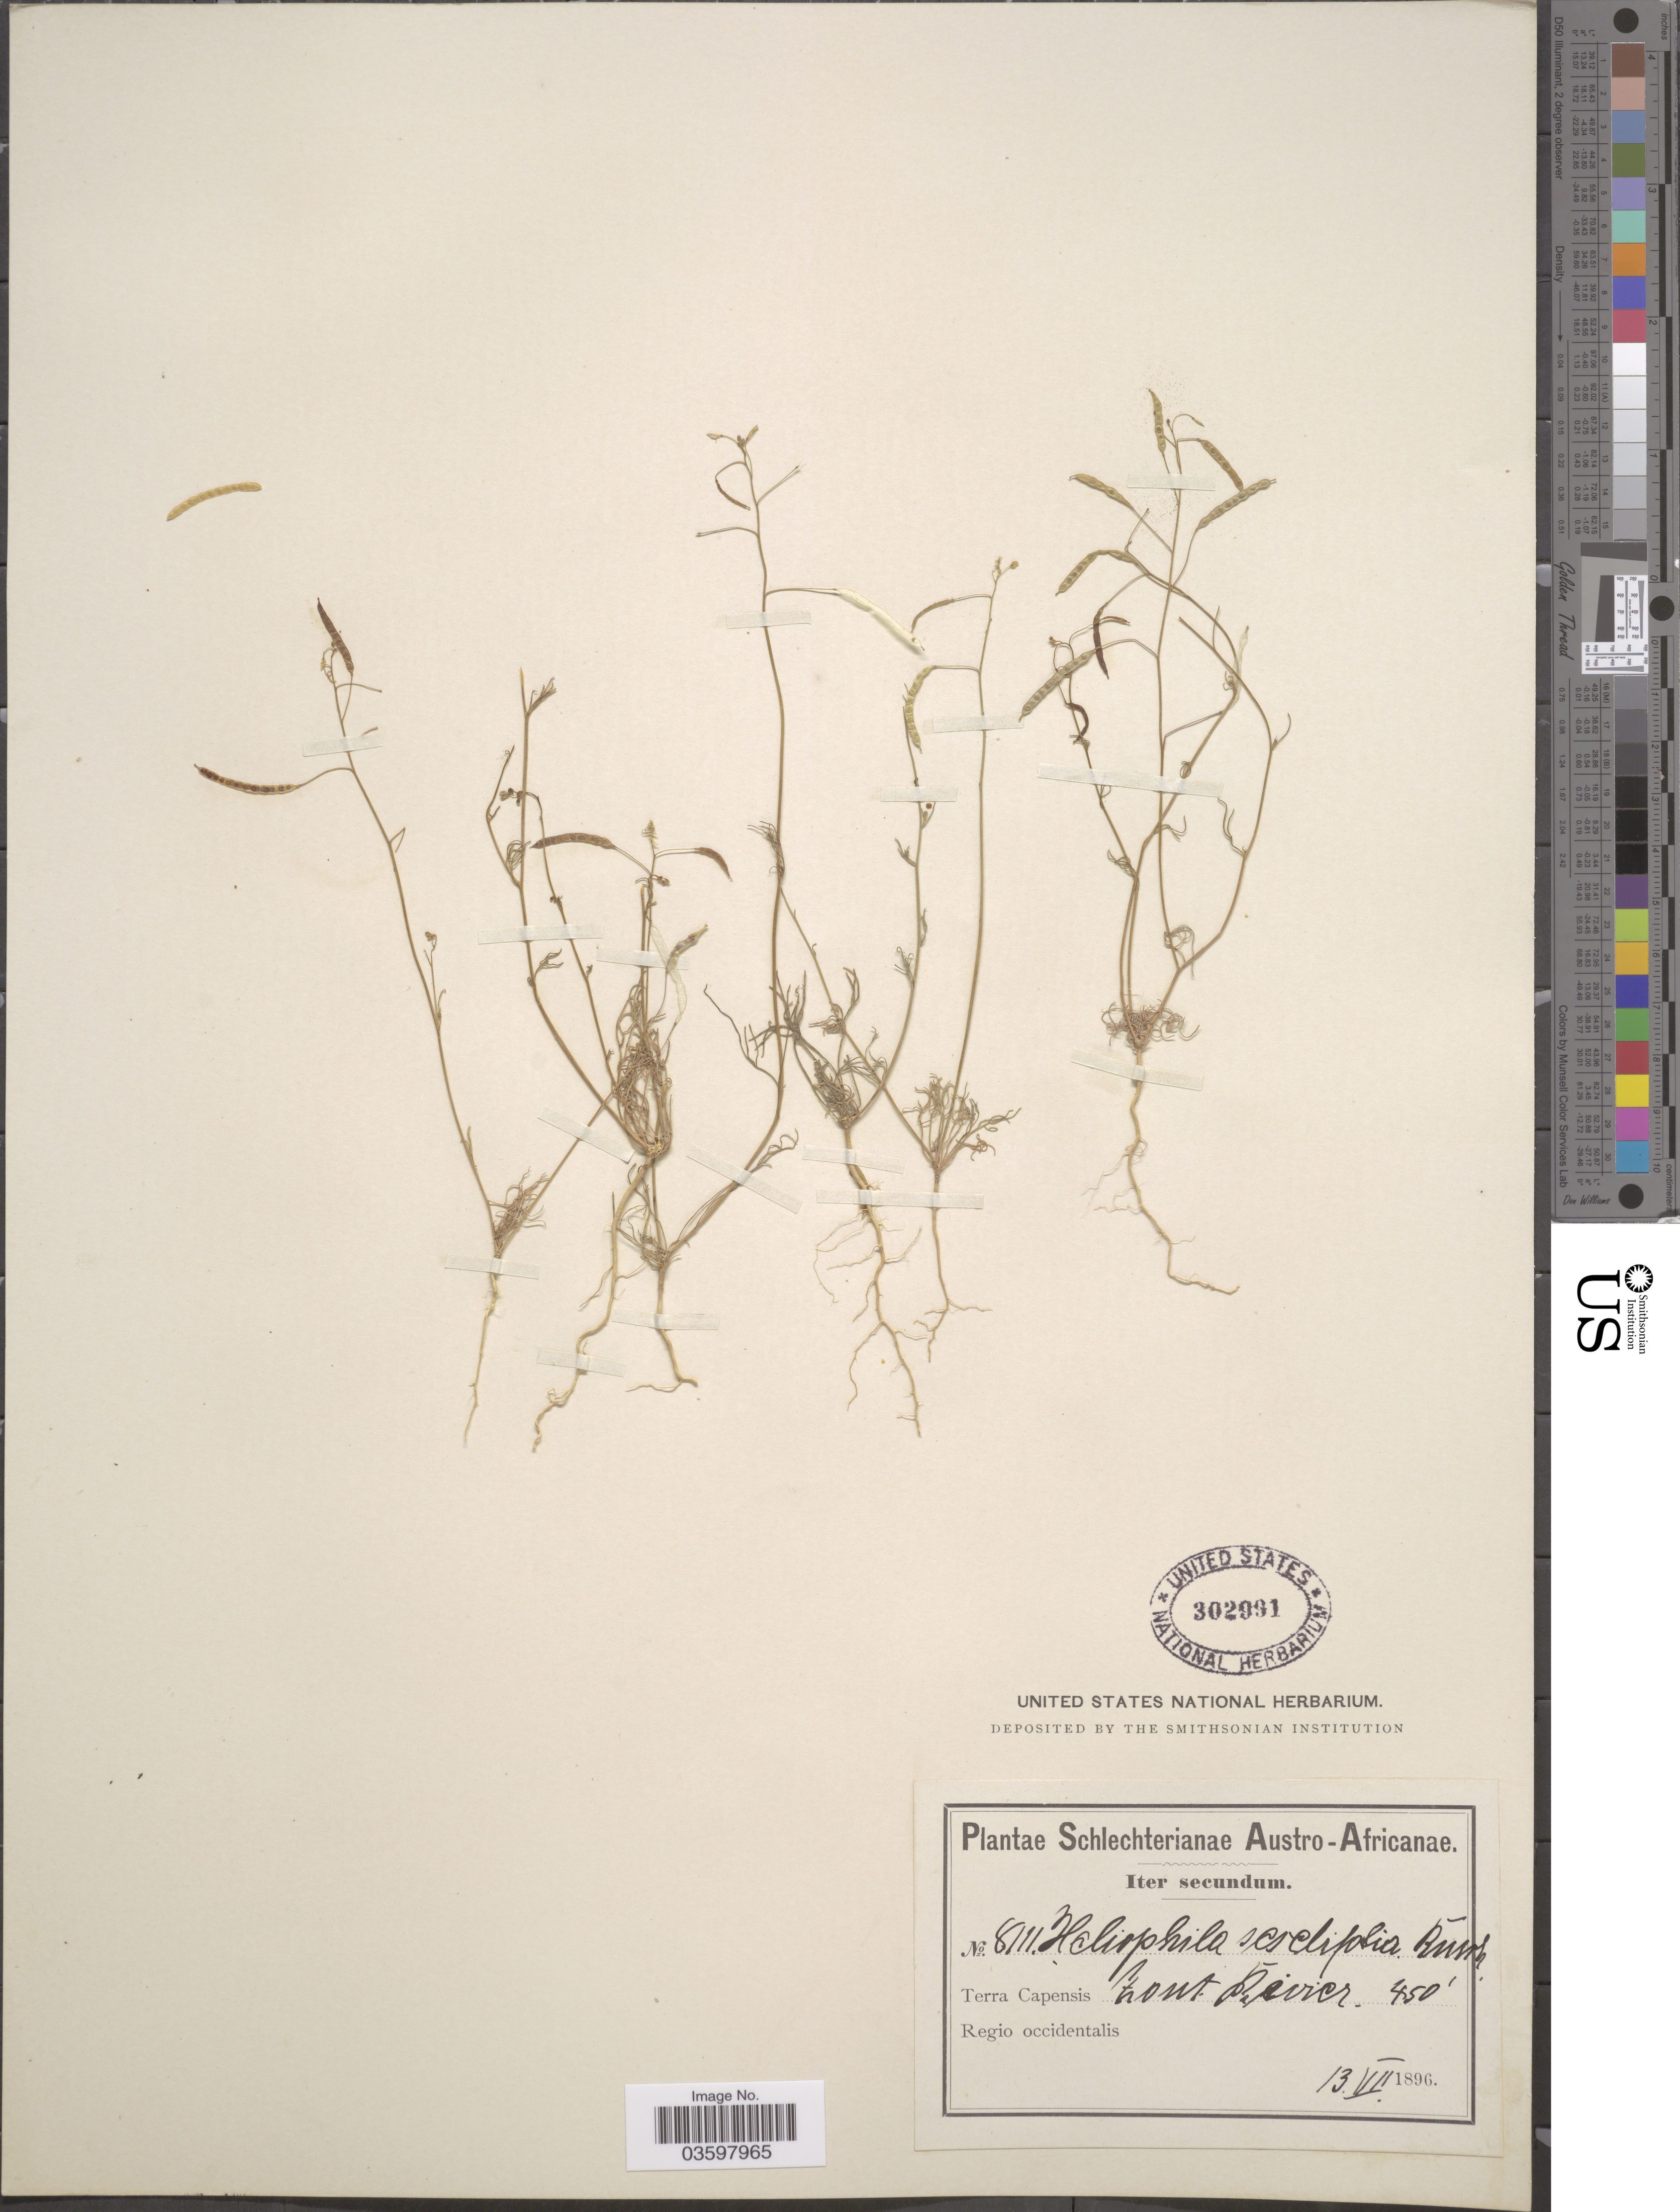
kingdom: Plantae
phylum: Tracheophyta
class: Magnoliopsida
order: Brassicales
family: Brassicaceae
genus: Heliophila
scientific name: Heliophila seselifolia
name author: Burch. ex DC.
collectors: Schlechter, --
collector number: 8111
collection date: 1896-07-13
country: South Africa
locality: Austro-Africanae. Terra Capensis. Regio occidentalis. Zout Rivier.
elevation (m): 137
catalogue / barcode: US 302991